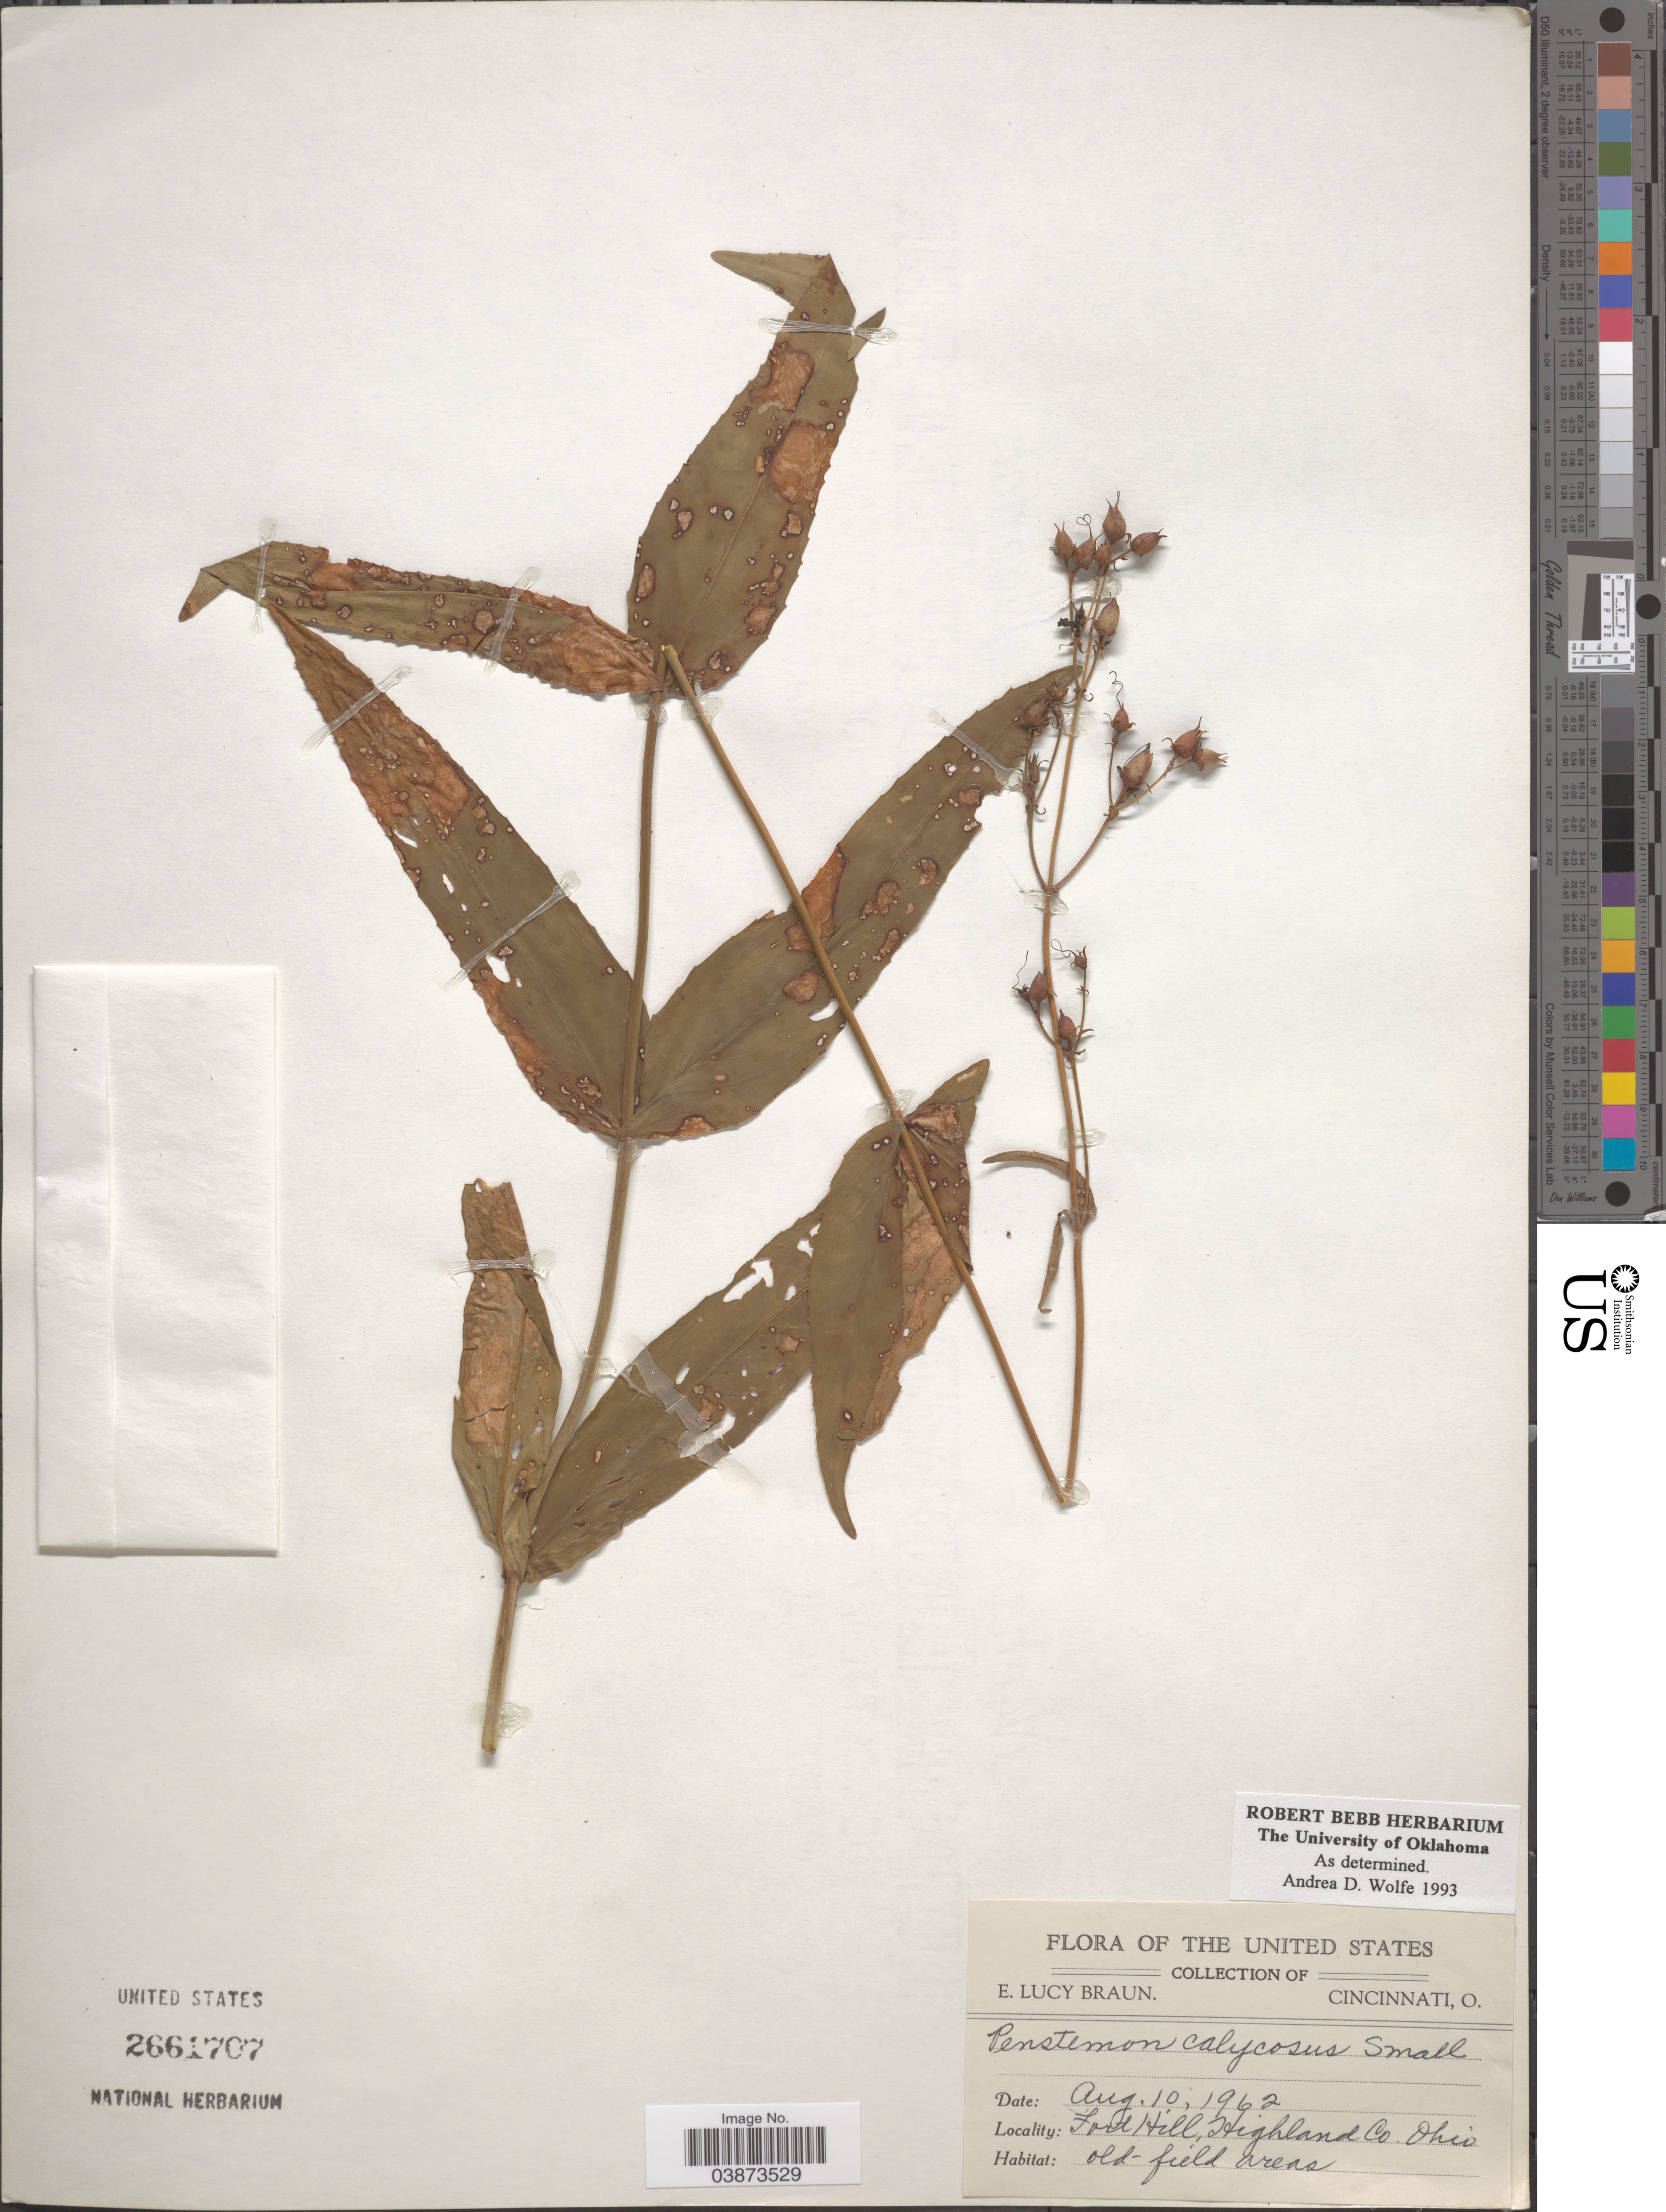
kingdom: Plantae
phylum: Tracheophyta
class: Magnoliopsida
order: Lamiales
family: Plantaginaceae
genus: Penstemon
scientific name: Penstemon calycosus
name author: Small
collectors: E. L. Braun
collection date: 1962-08-10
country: United States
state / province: Ohio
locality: Fort Hill, Highland Co.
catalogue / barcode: US 2661707